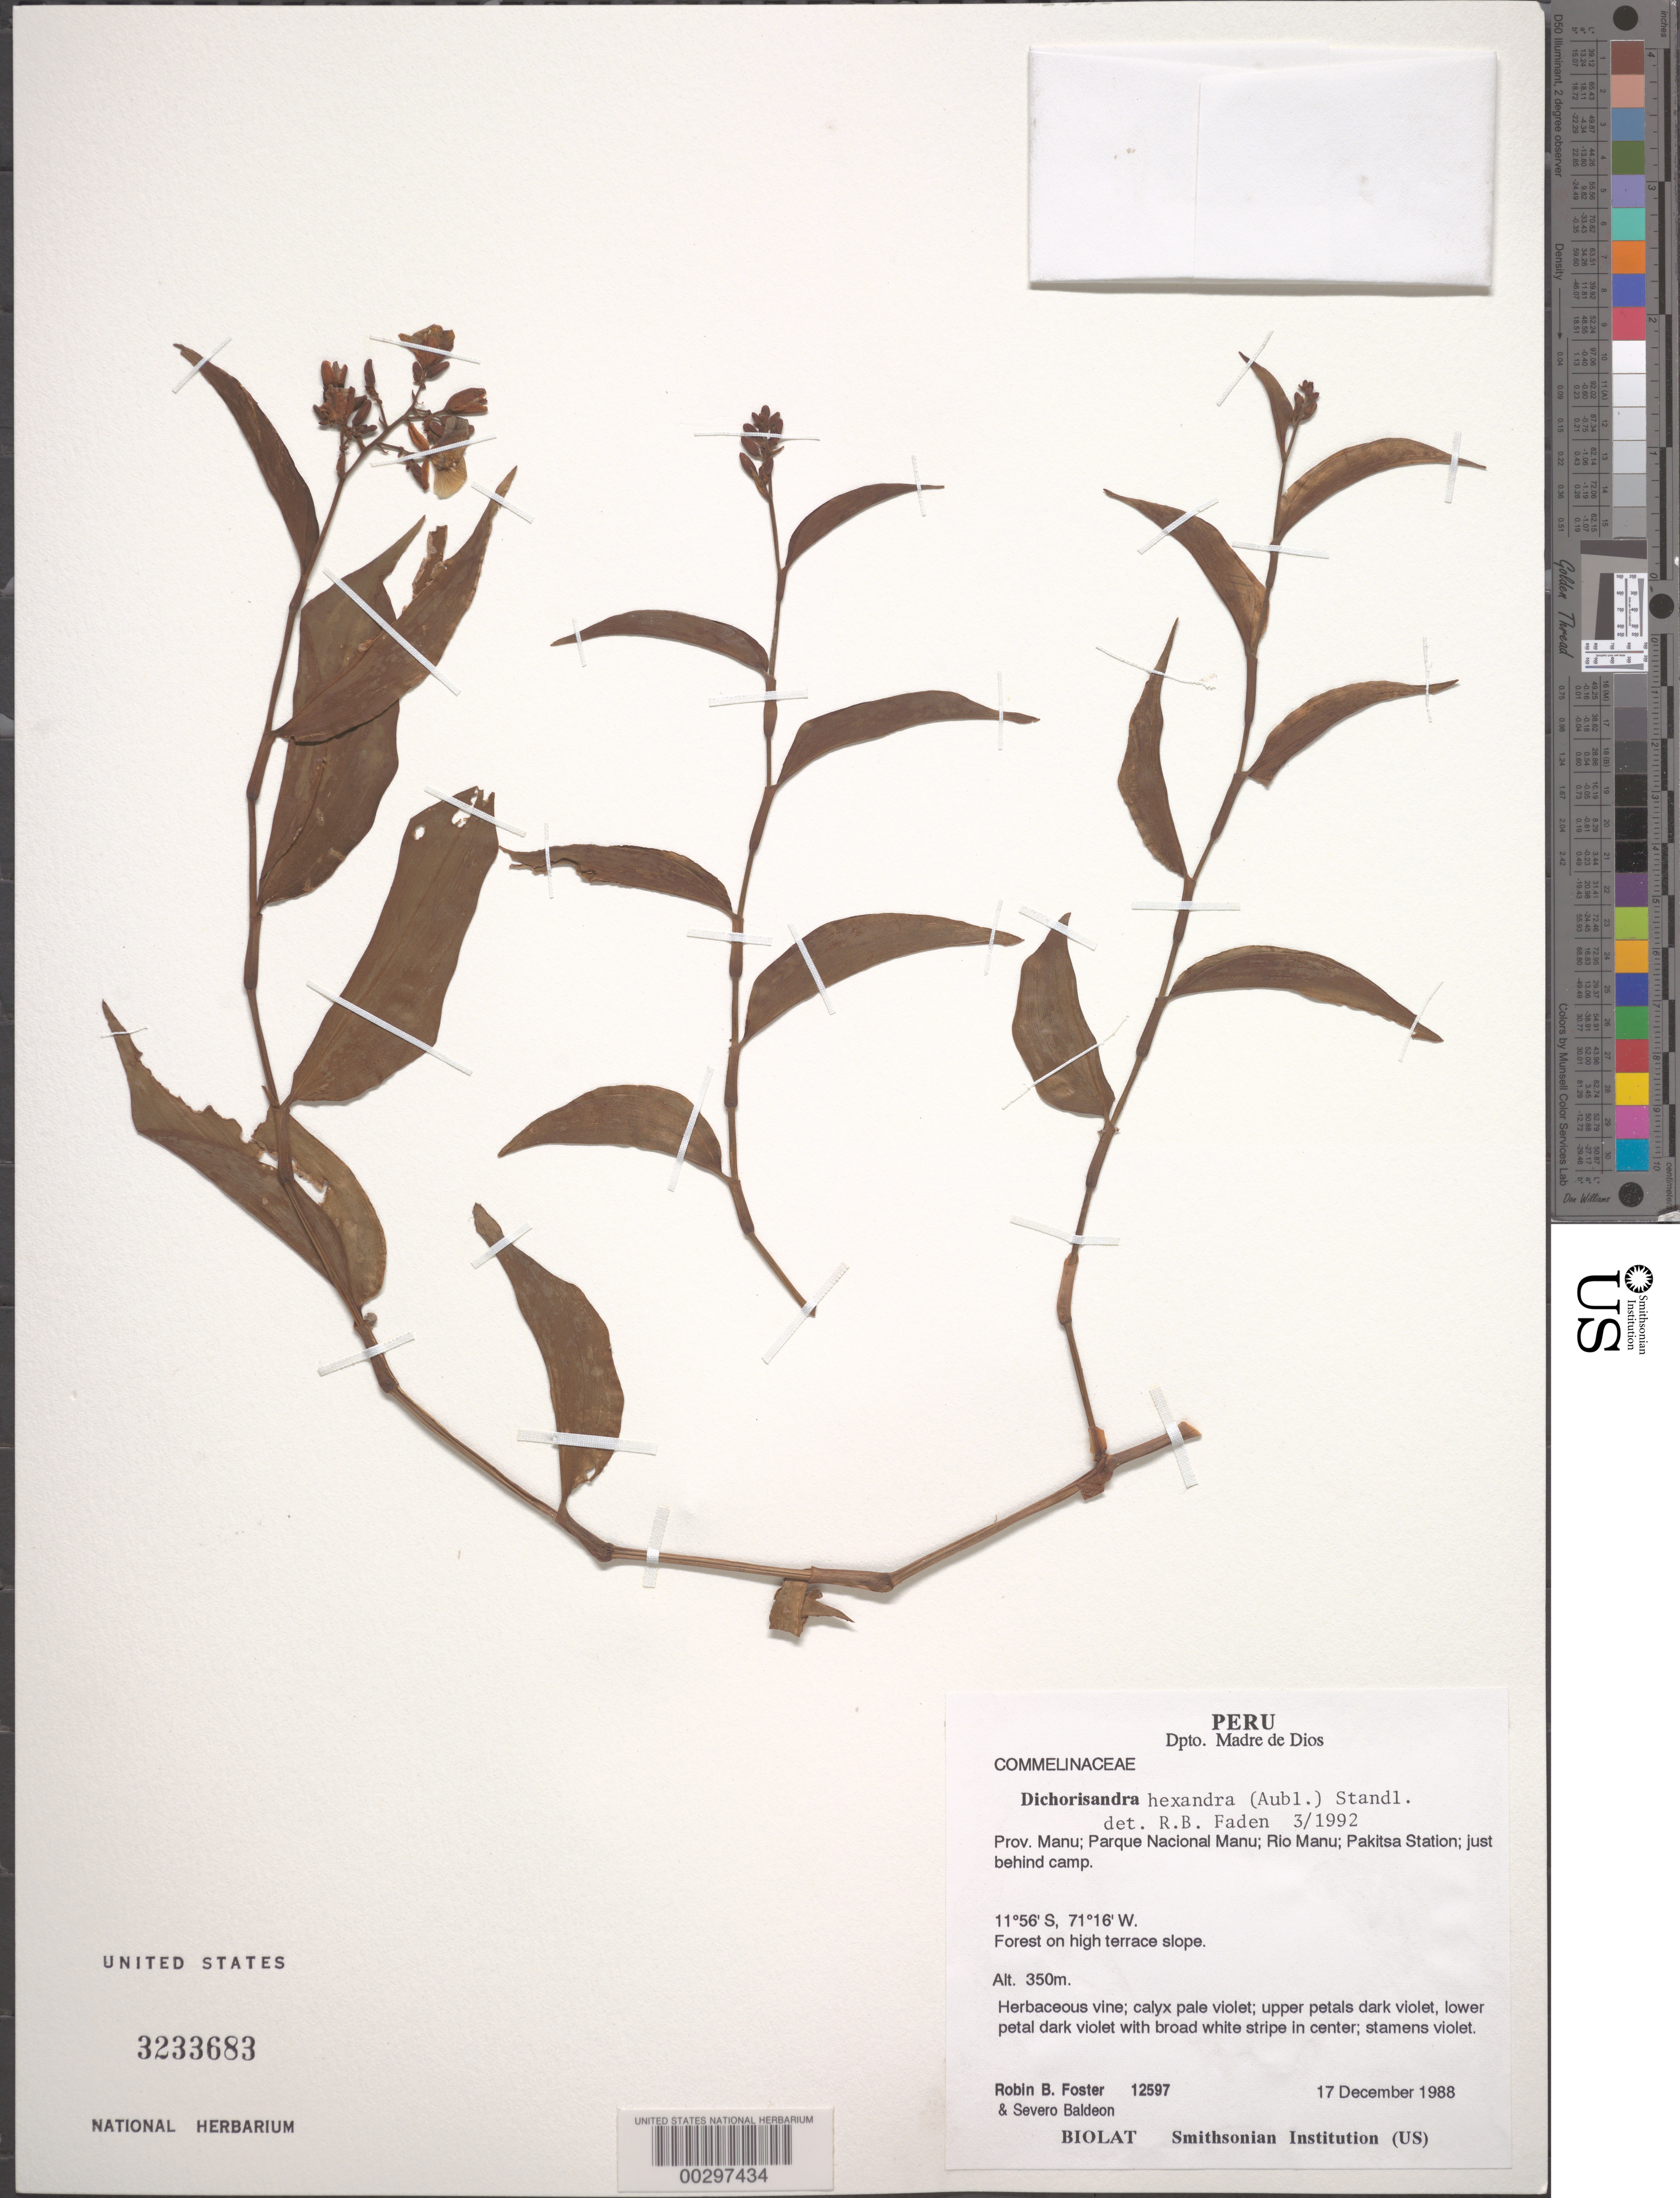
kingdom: Plantae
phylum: Tracheophyta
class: Liliopsida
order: Commelinales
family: Commelinaceae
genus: Dichorisandra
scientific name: Dichorisandra hexandra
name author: (Aubl.) Standl.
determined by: Faden, Robert B., (US), Smithsonian Institution - National Museum of Natural History (UNITED STATES)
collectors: R. B. Foster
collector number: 12597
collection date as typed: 17 Dec 1988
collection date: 1988-12-17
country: Peru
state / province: Madre de Dios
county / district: Manú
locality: Manu national park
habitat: Forest on high terrace slope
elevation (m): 350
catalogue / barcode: US 3233683